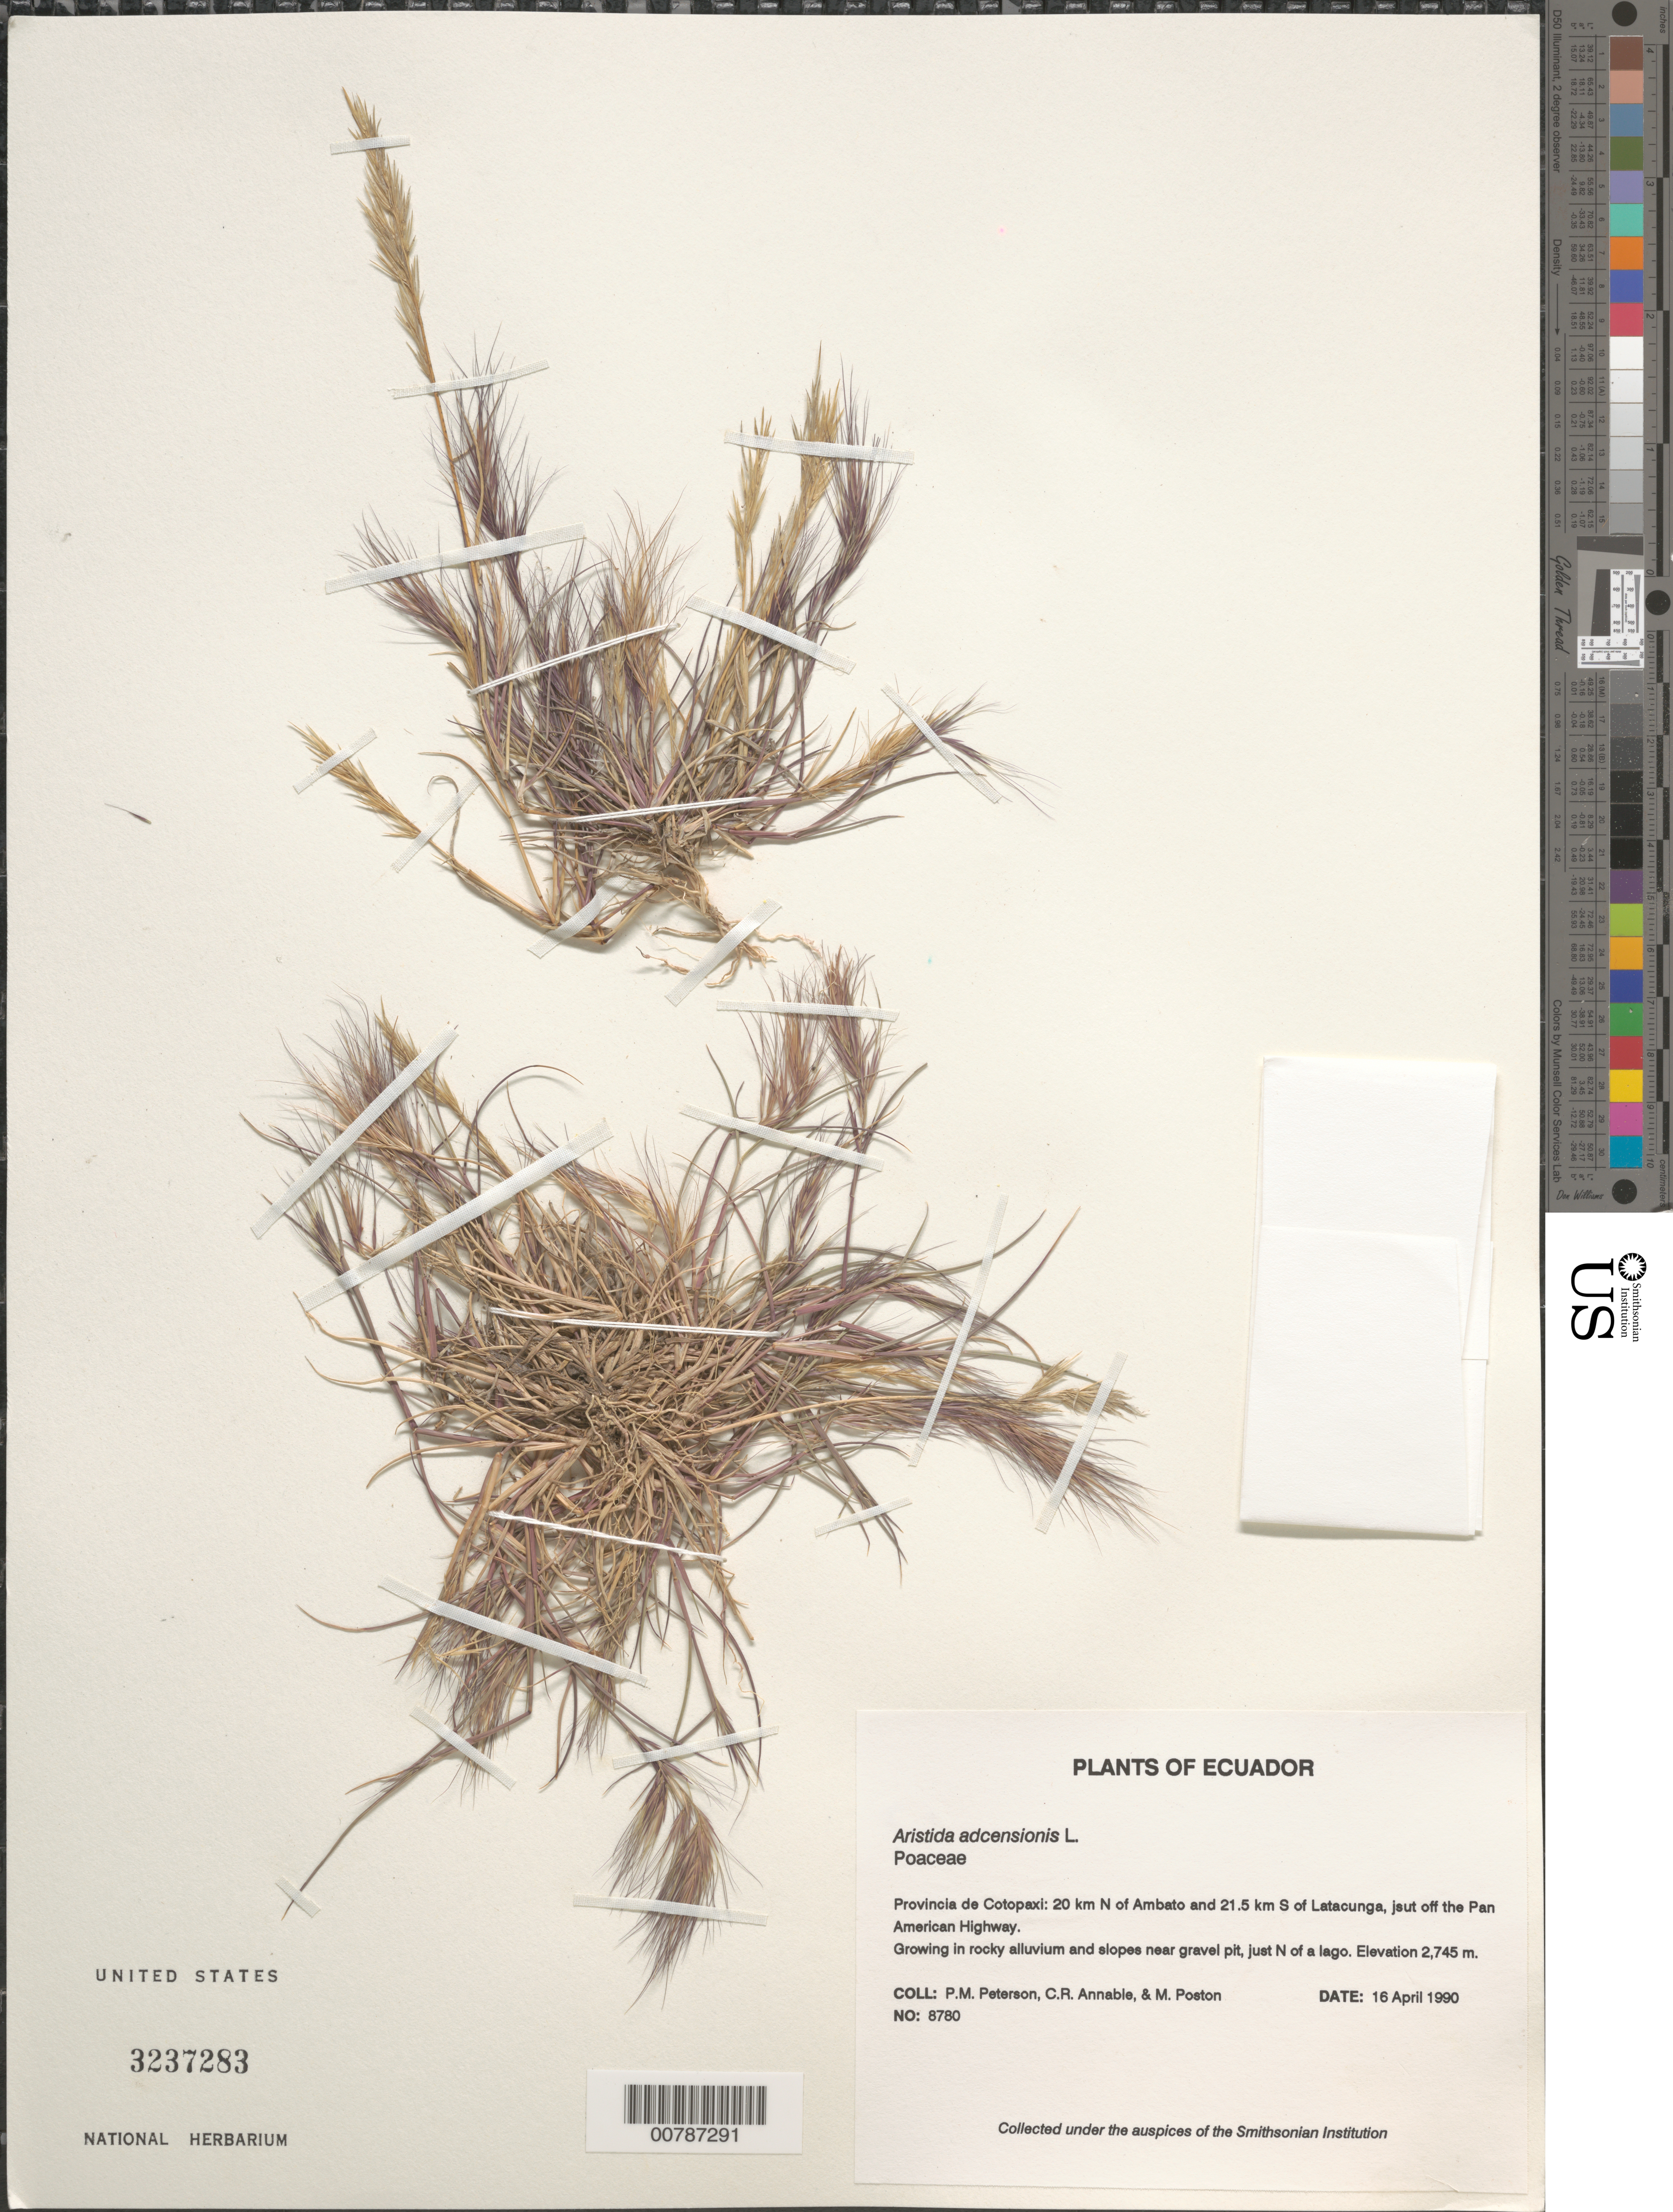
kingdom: Plantae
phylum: Tracheophyta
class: Liliopsida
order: Poales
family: Poaceae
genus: Aristida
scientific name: Aristida adscensionis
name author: L.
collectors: P. M. Peterson, C. R. Annable & M. Poston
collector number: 08780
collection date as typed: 16 Apr 1990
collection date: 1990-04-16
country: Ecuador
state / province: Cotopaxi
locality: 20 km N of Ambato and 21.5 km S of Latacunga, jsut off the Pan American Highway.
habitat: Growing in rocky alluvium and slopes near gravel pit, just N of a lago.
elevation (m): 2745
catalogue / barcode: US 3237283